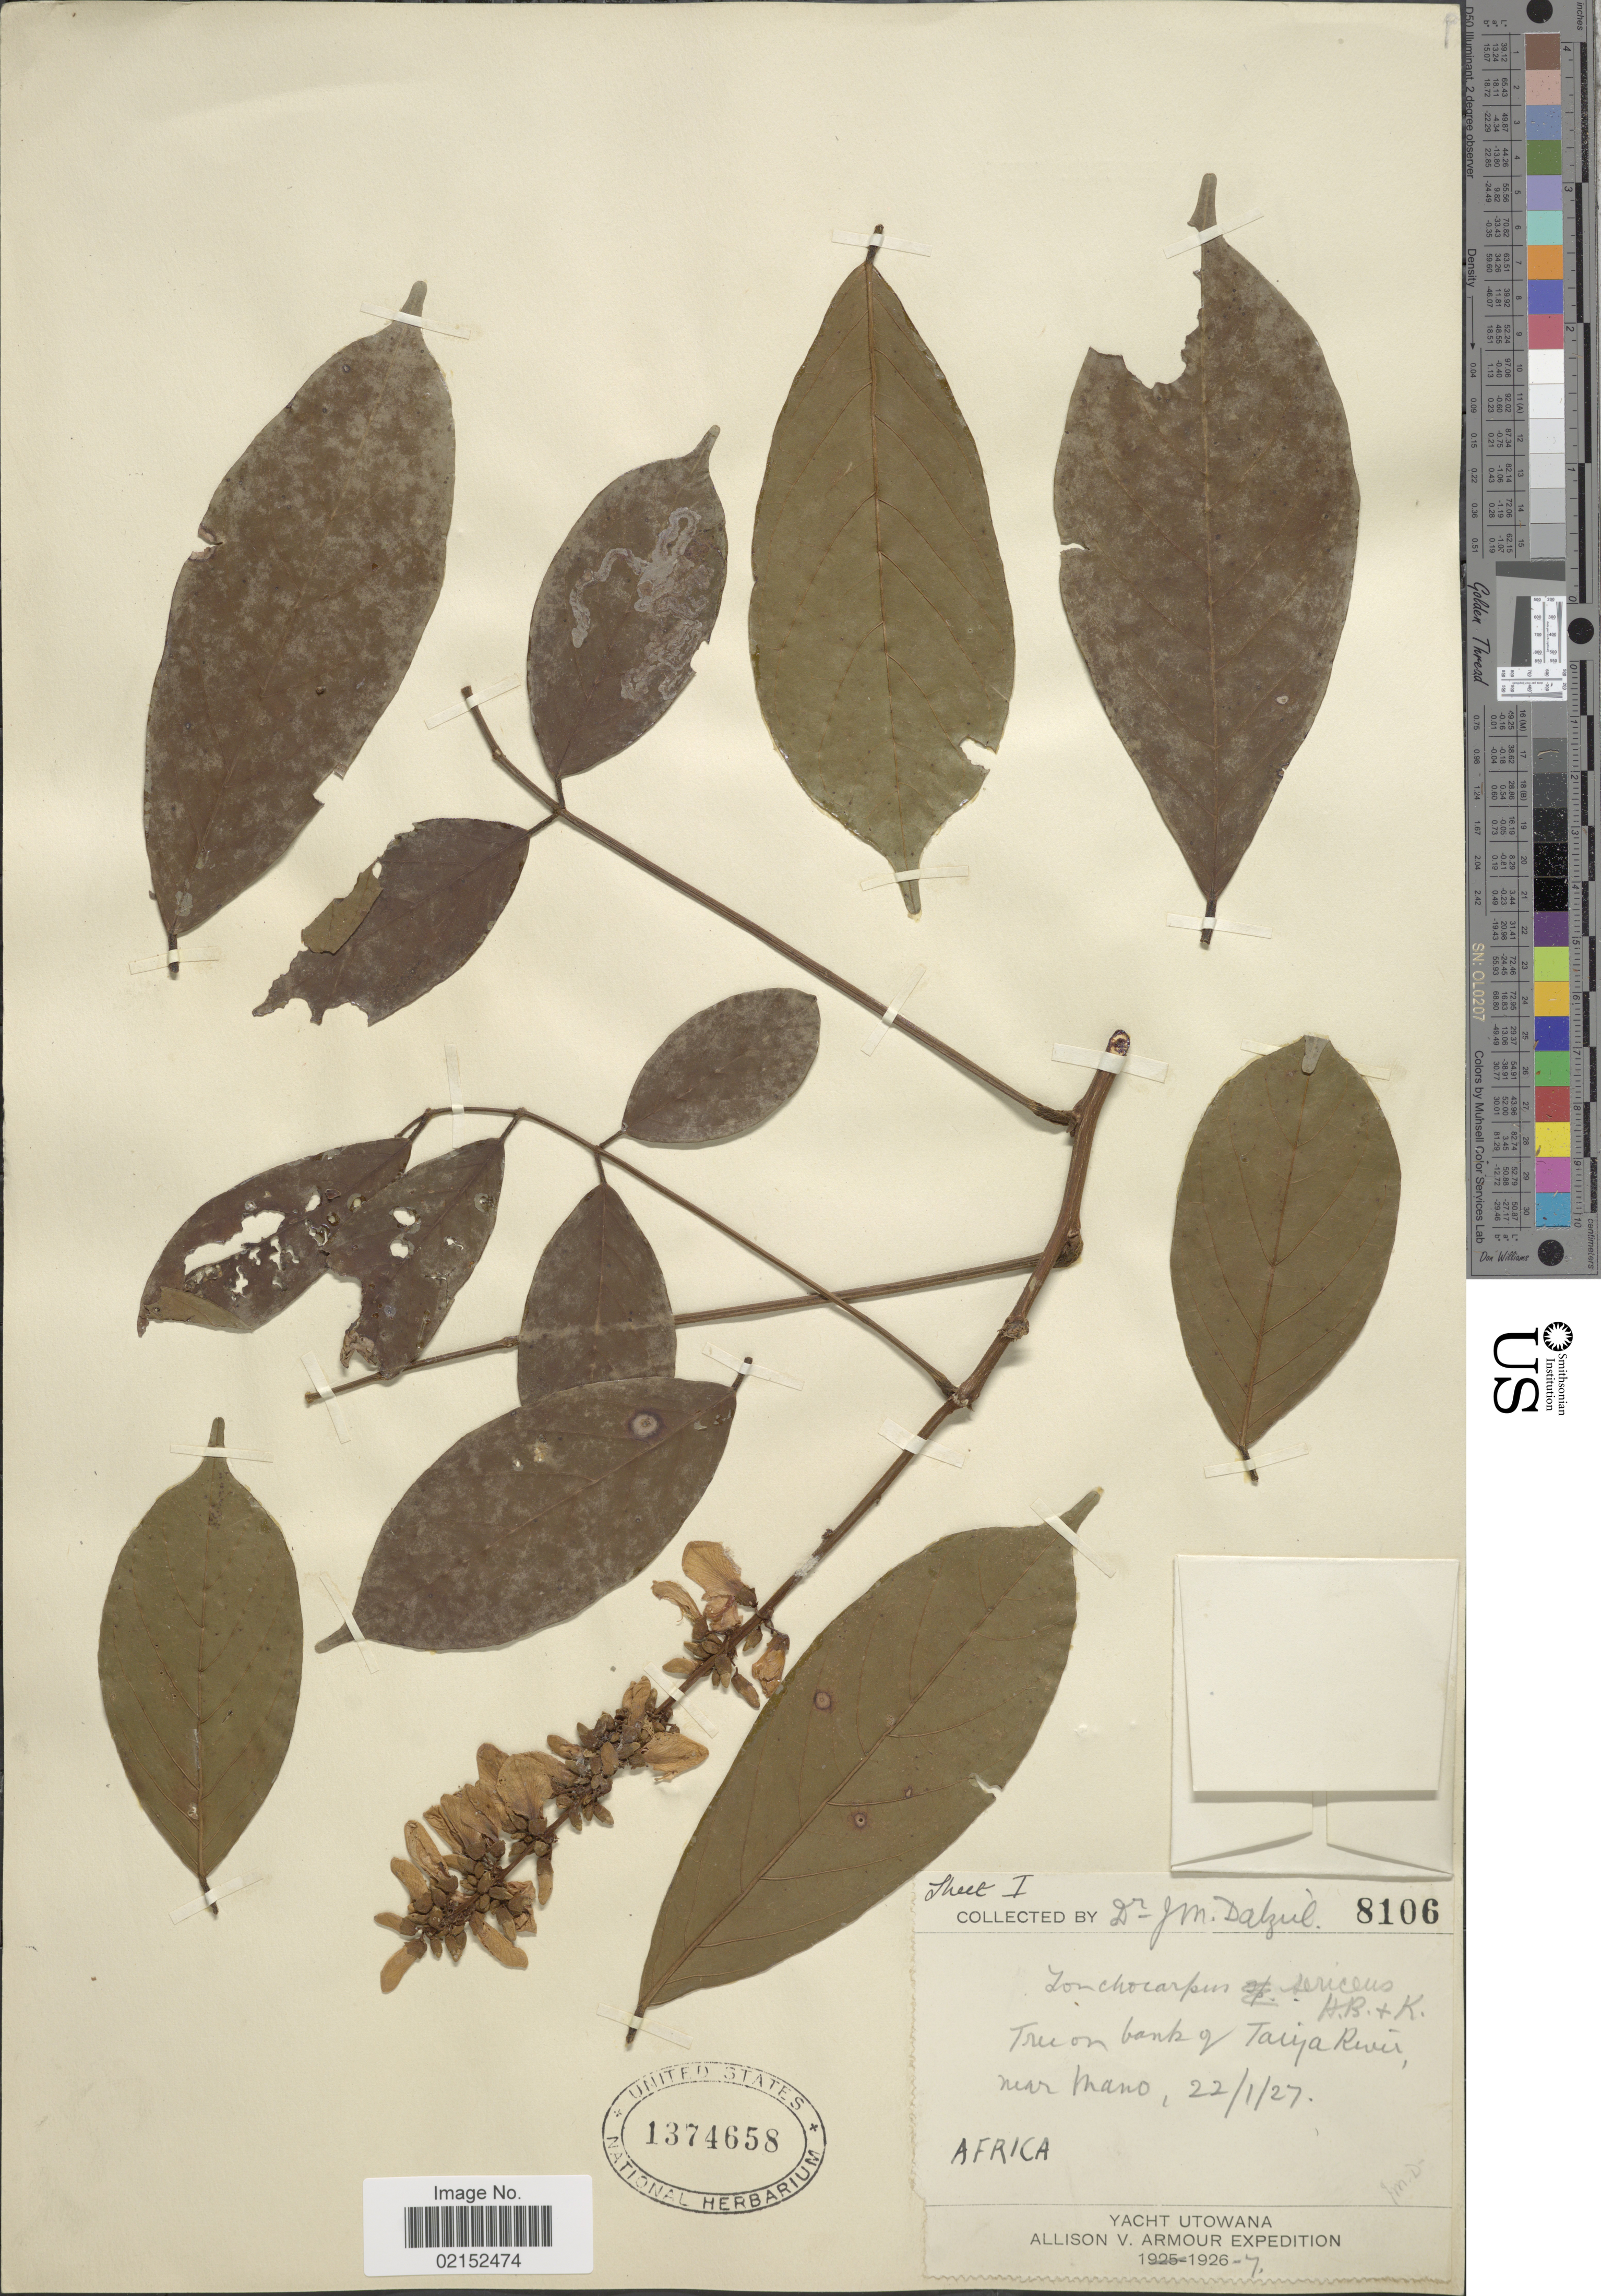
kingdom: Plantae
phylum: Tracheophyta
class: Magnoliopsida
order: Fabales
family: Fabaceae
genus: Lonchocarpus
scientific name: Lonchocarpus sericeus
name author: (Poir.) Kunth ex DC.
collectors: J. Dalziel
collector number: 8106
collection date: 1927-01-22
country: Sierra Leone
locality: tree on bank of Taiya River near Mano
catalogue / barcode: US 1374658